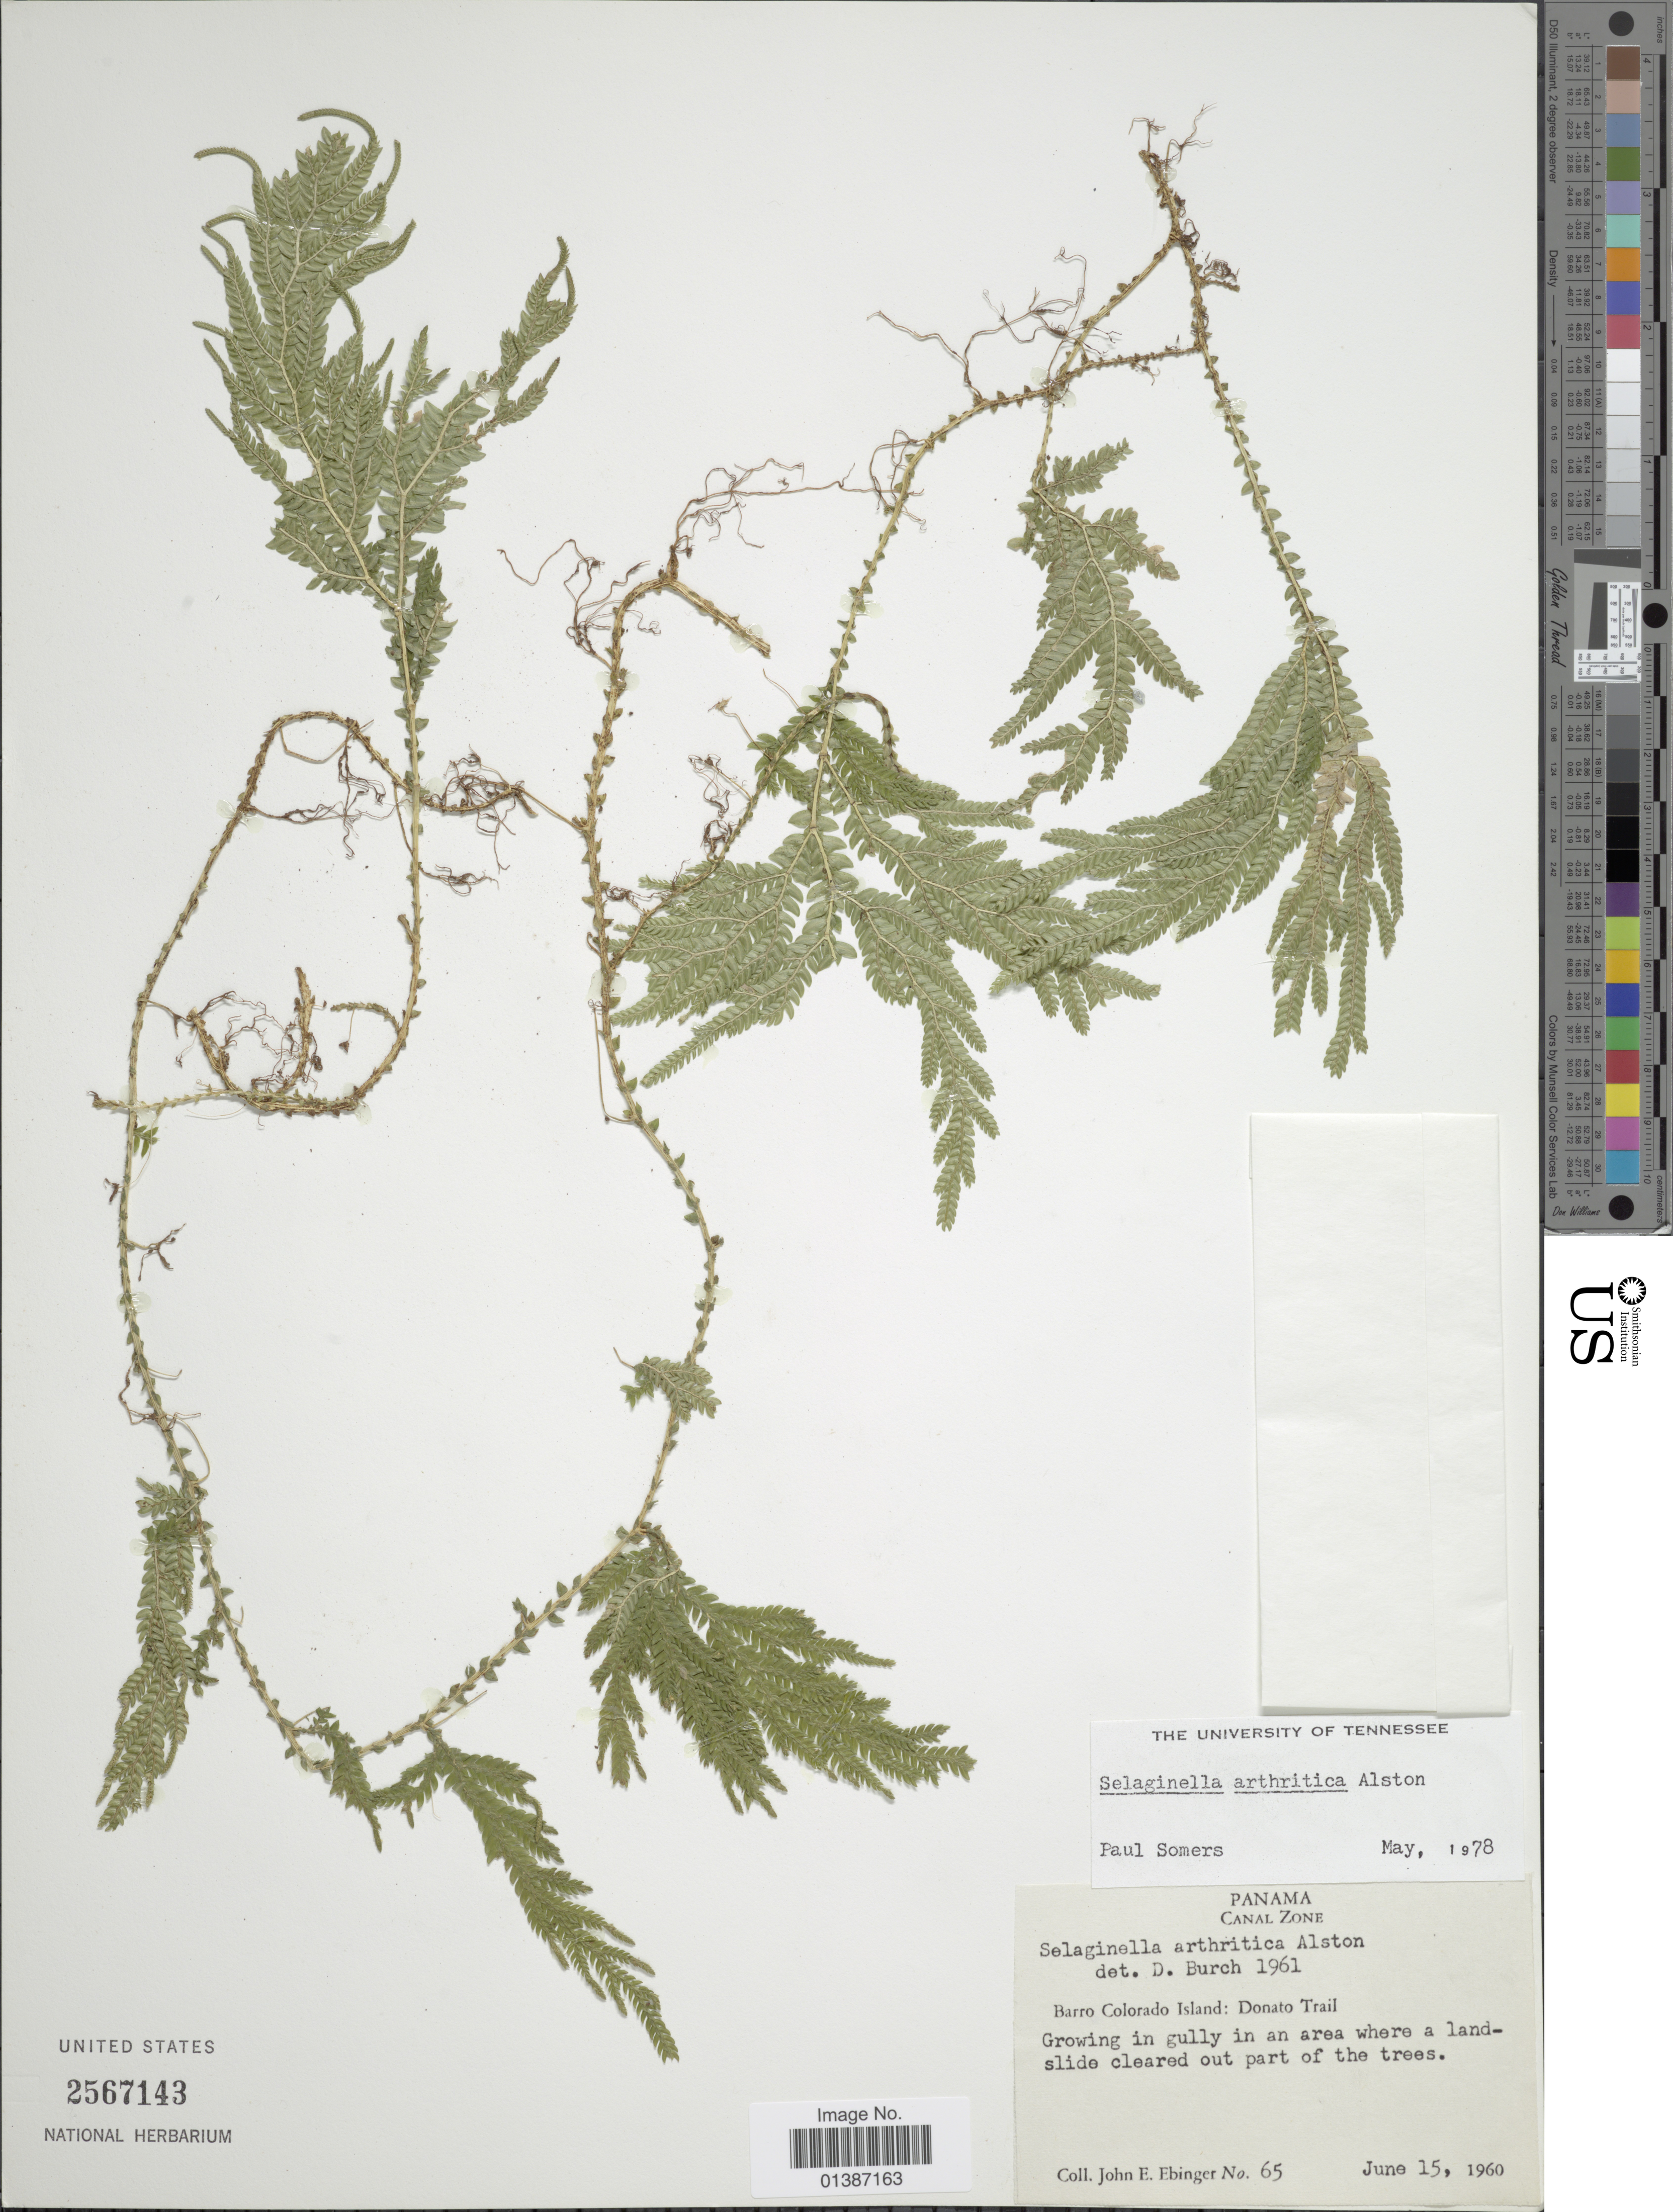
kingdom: Plantae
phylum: Tracheophyta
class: Lycopodiopsida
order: Selaginellales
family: Selaginellaceae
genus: Selaginella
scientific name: Selaginella arthritica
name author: Alston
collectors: J. Ebinger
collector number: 65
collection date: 1960-06-15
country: Panama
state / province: Panamá Oeste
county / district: Canal Zone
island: Barro Colorado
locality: Canal Zone, Barro Colorado Island: Donato Trail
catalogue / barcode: US 2567143